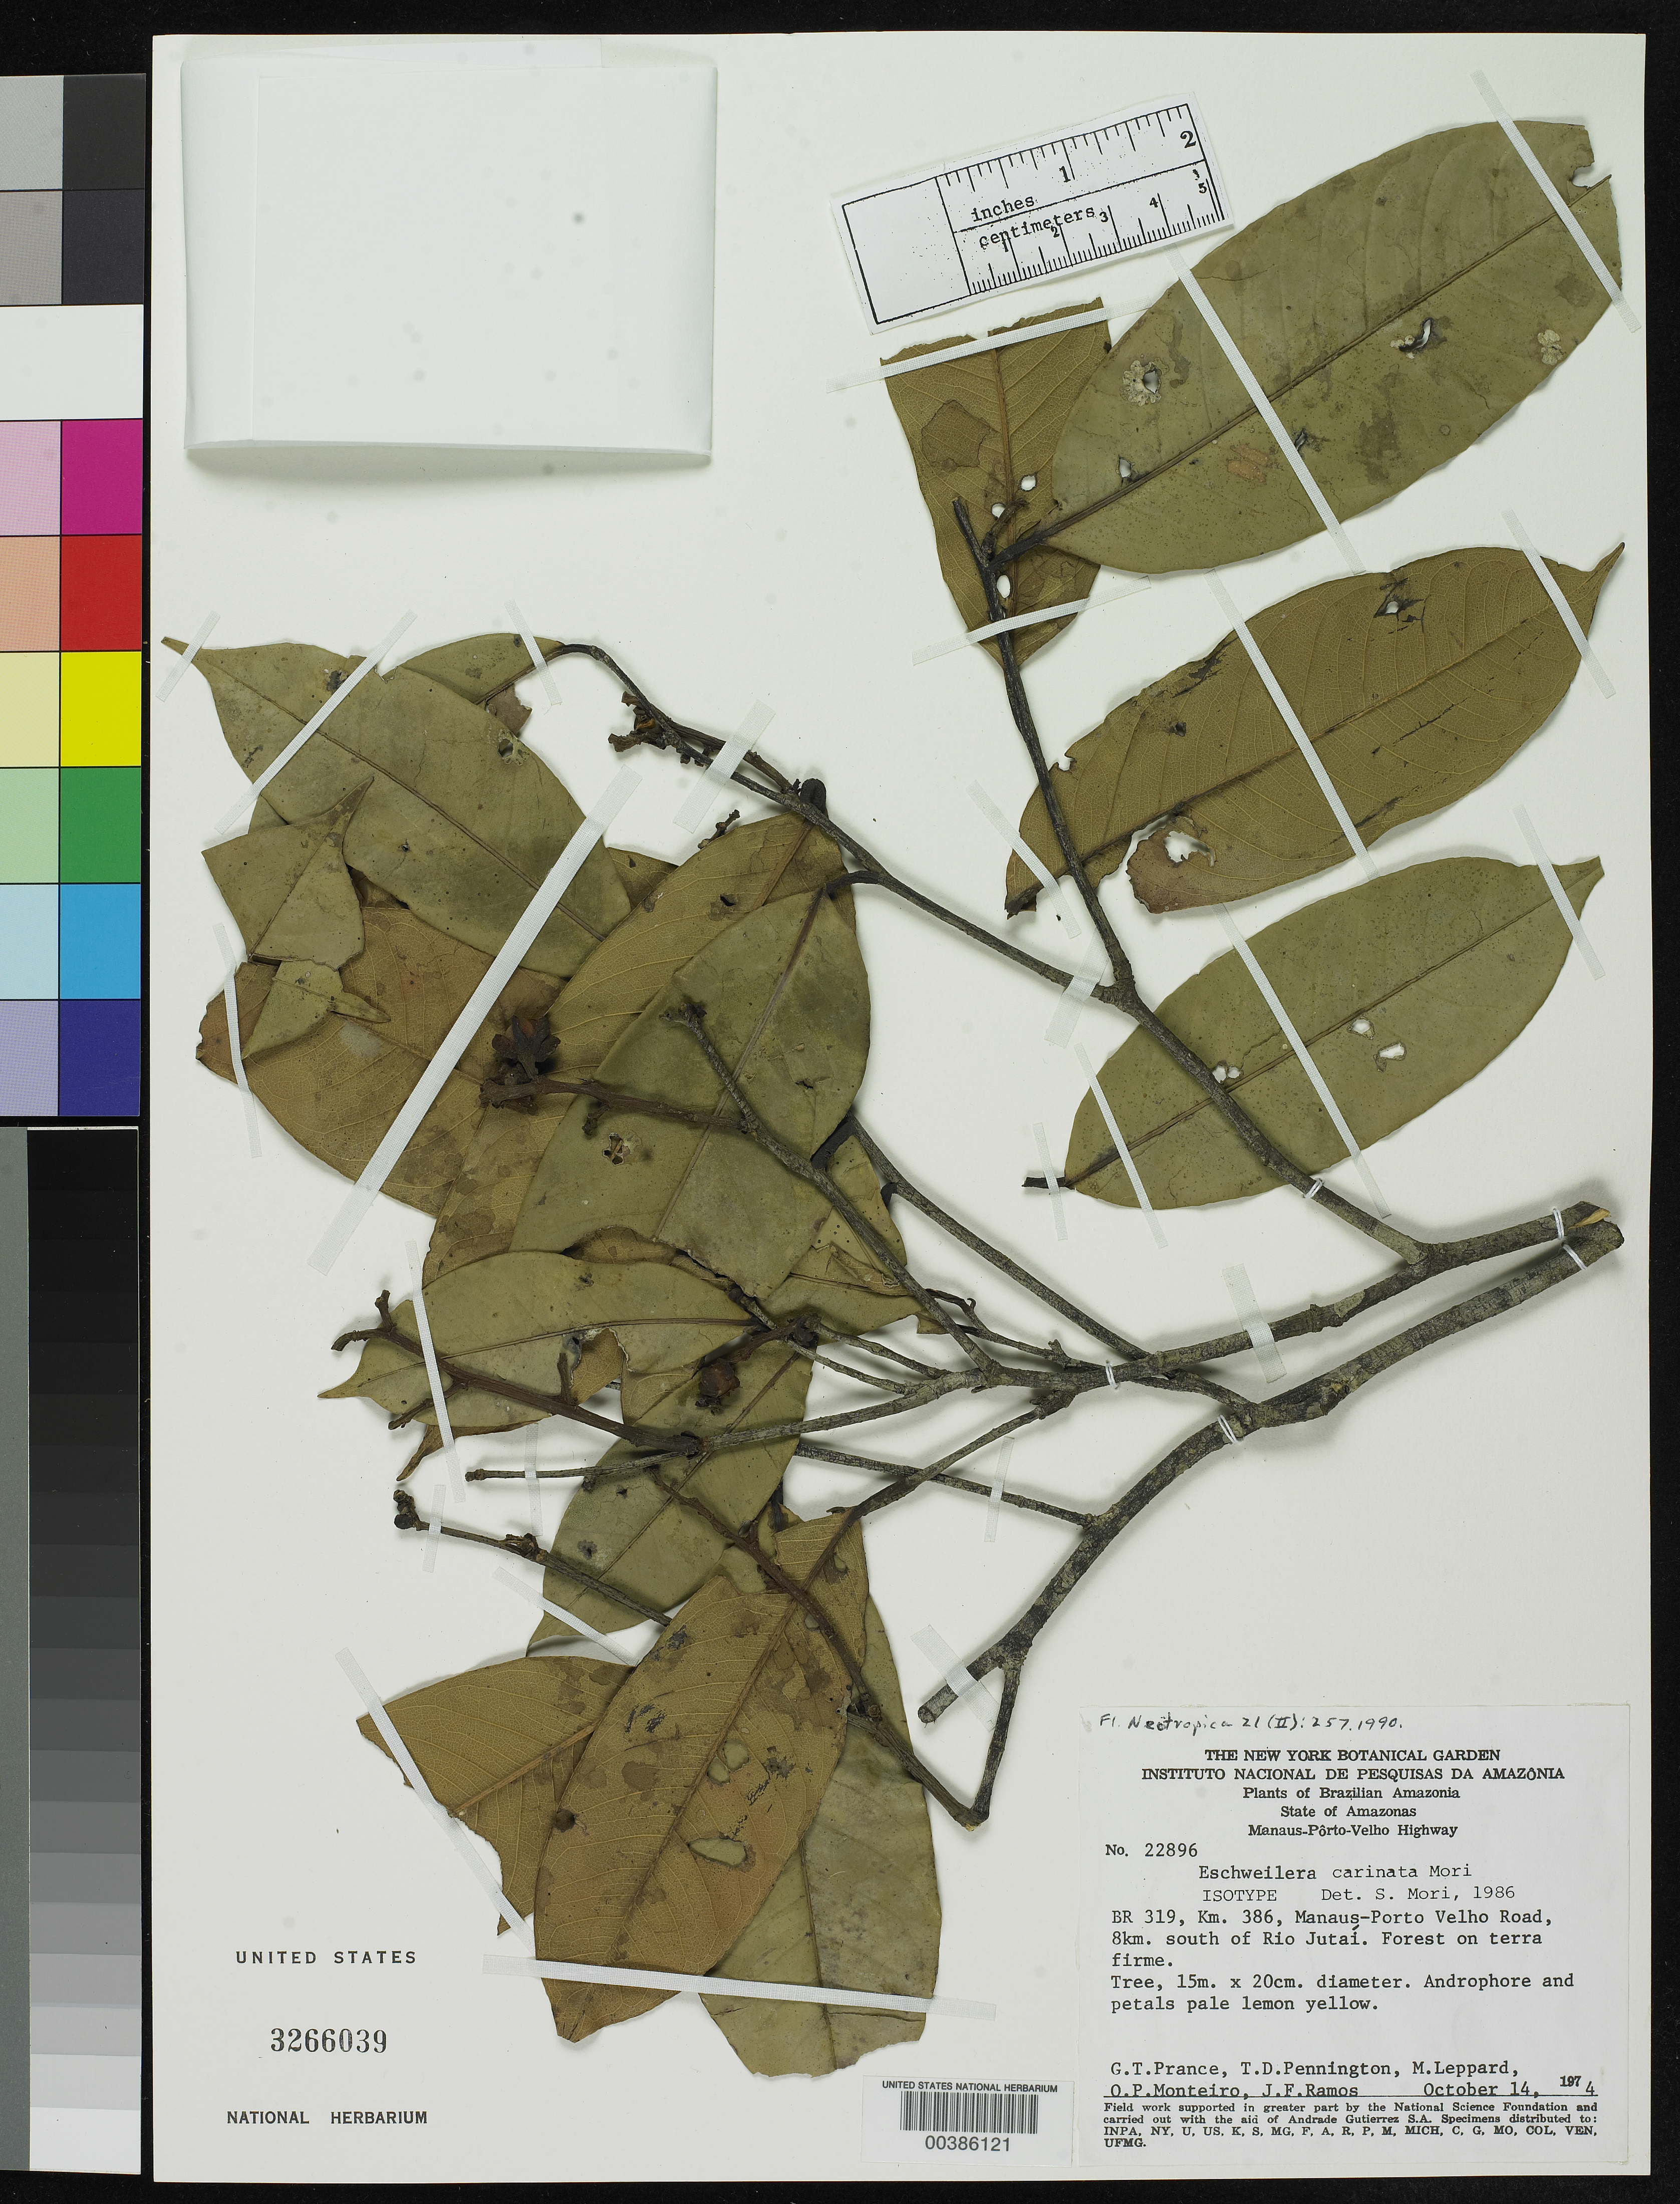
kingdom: Plantae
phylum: Tracheophyta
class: Magnoliopsida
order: Ericales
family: Lecythidaceae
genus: Eschweilera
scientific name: Eschweilera carinata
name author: S.A. Mori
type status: Isotype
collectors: G. T. Prance, T. D. Pennington, M. Leppard, O. P. Monteiro & J. F. Ramos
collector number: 22896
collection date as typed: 14 Oct 1974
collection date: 1974-10-14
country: Brazil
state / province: Amazonas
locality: Br 319, km 386, Manaus-Porto Velho road, 8 km S of Rio Jutai.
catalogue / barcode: US 3266039